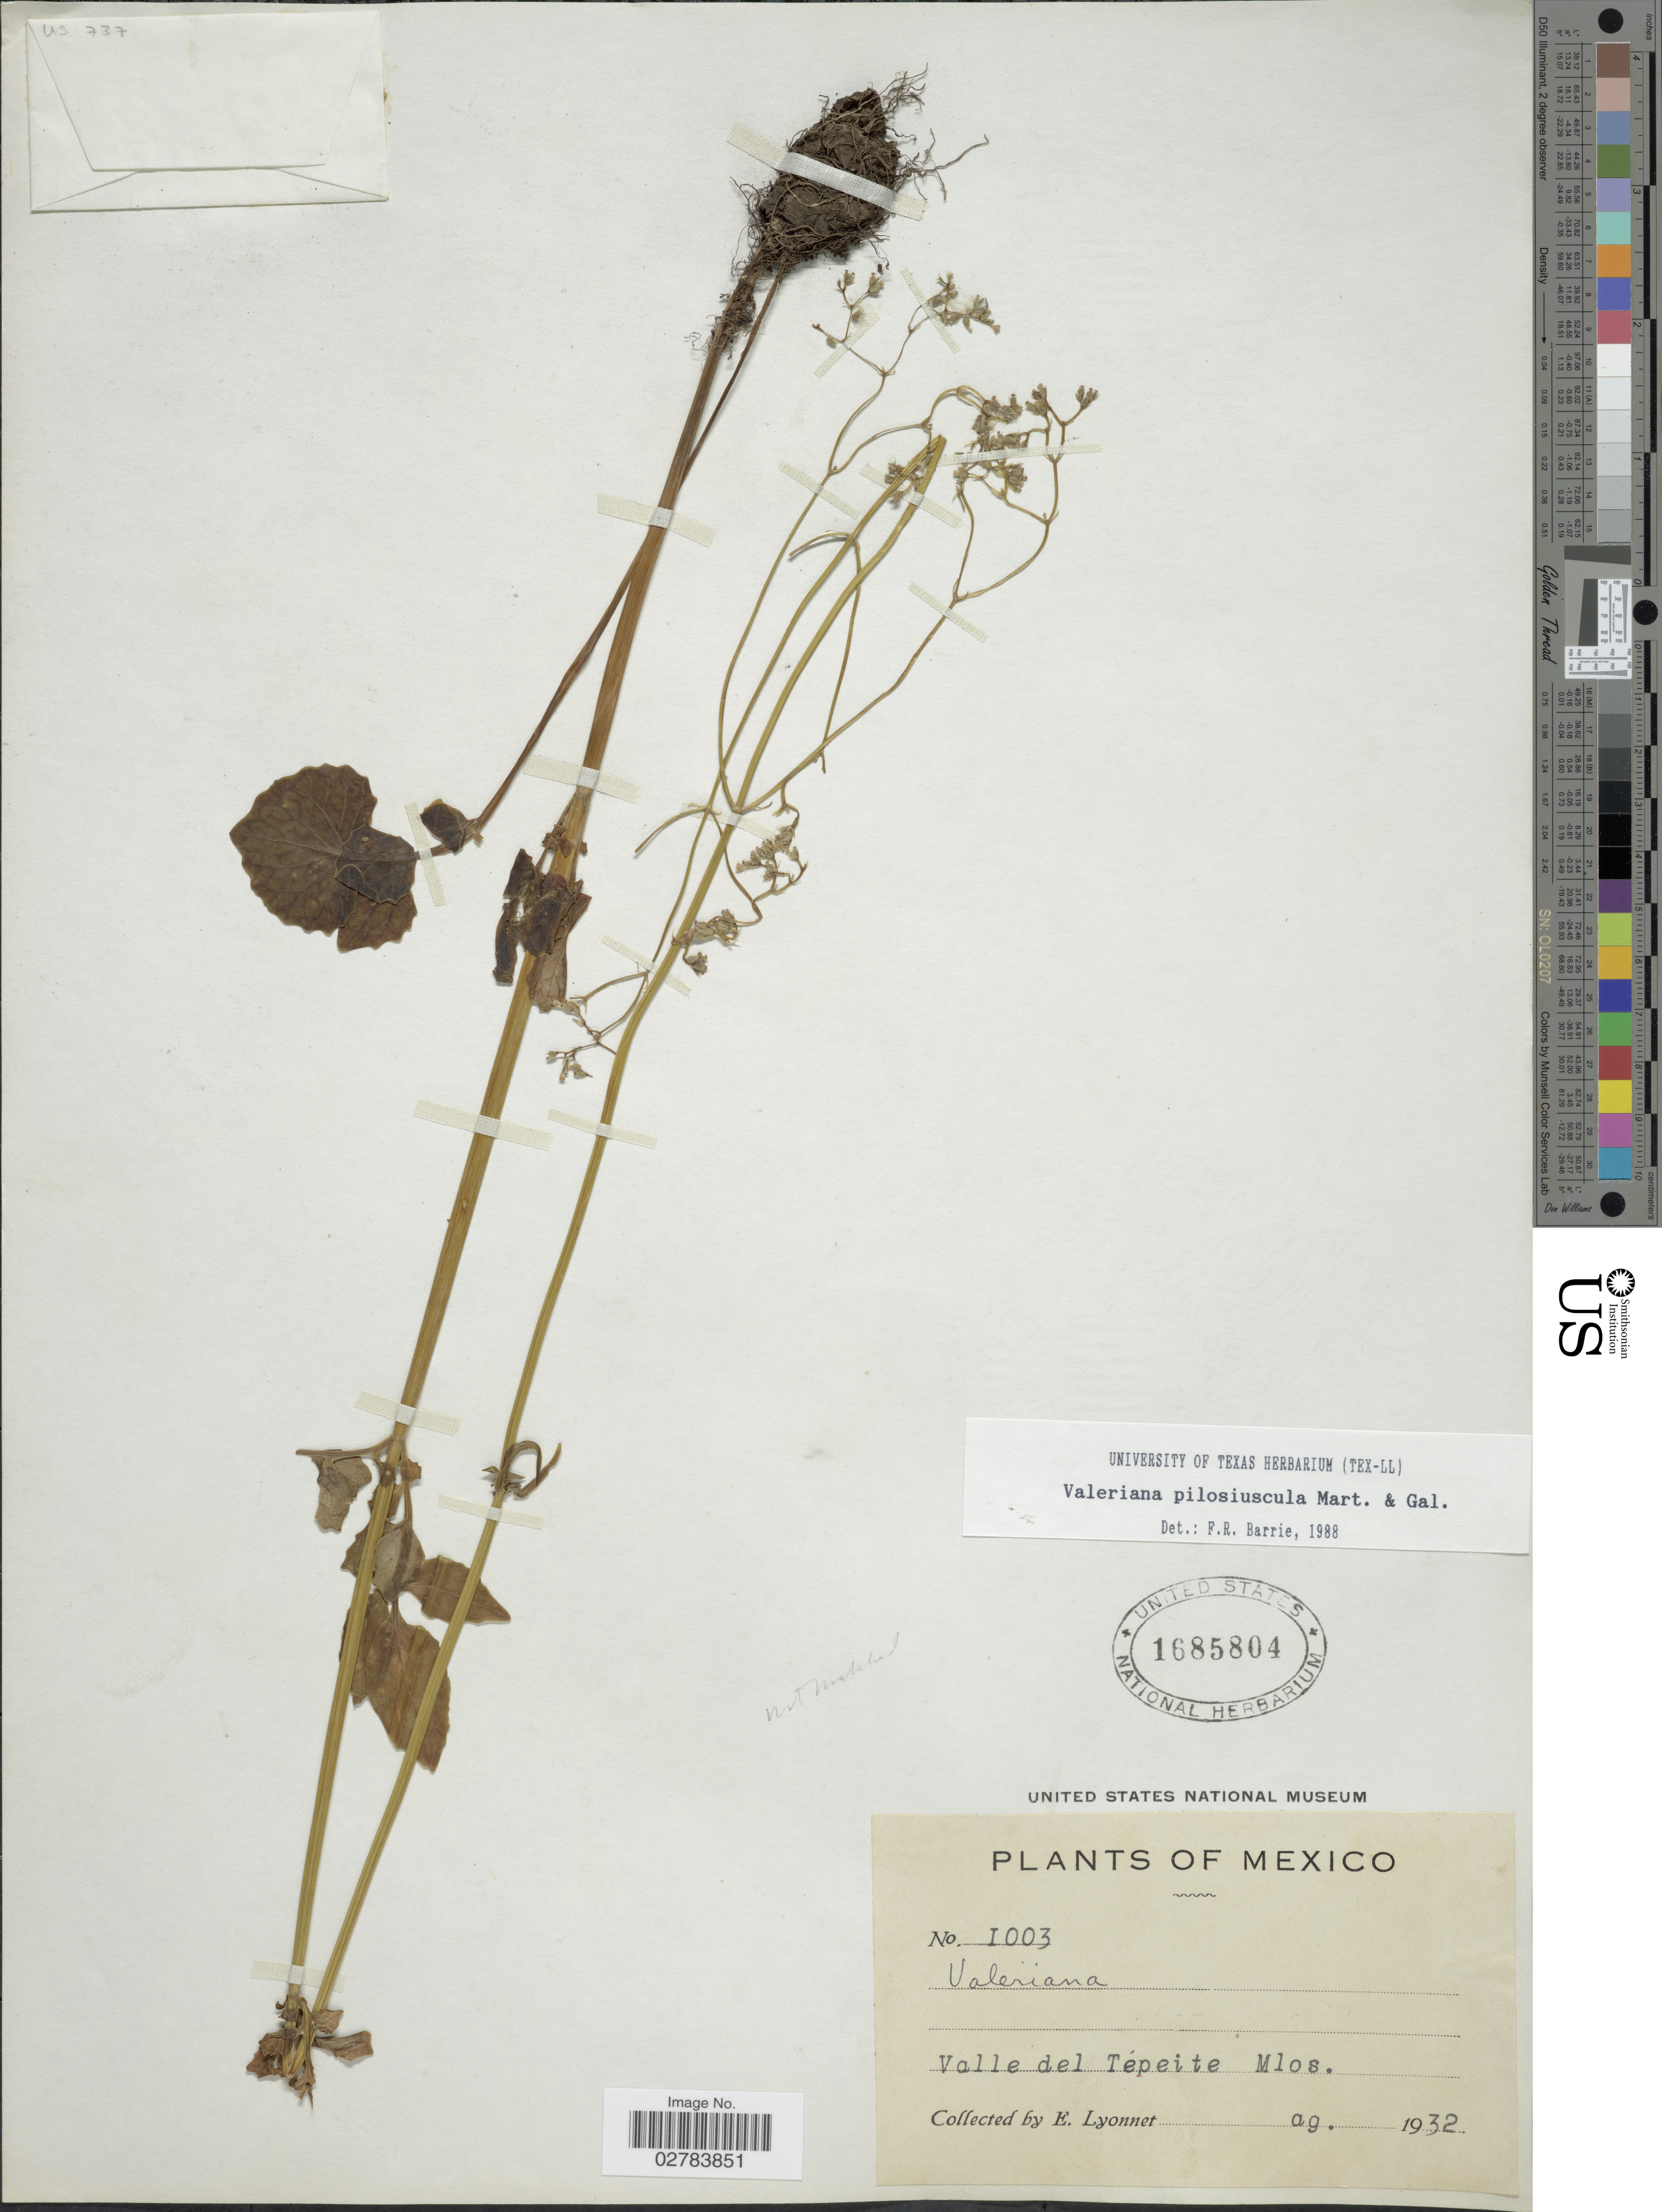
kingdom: Plantae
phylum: Tracheophyta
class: Magnoliopsida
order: Dipsacales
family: Caprifoliaceae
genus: Valeriana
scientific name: Valeriana pilosiuscula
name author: M. Martens & Galeotti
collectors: E. Lyonnet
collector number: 1003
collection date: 1932-08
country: Mexico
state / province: Morelos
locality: Valle del Tépeite Mlos.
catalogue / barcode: US 1685804